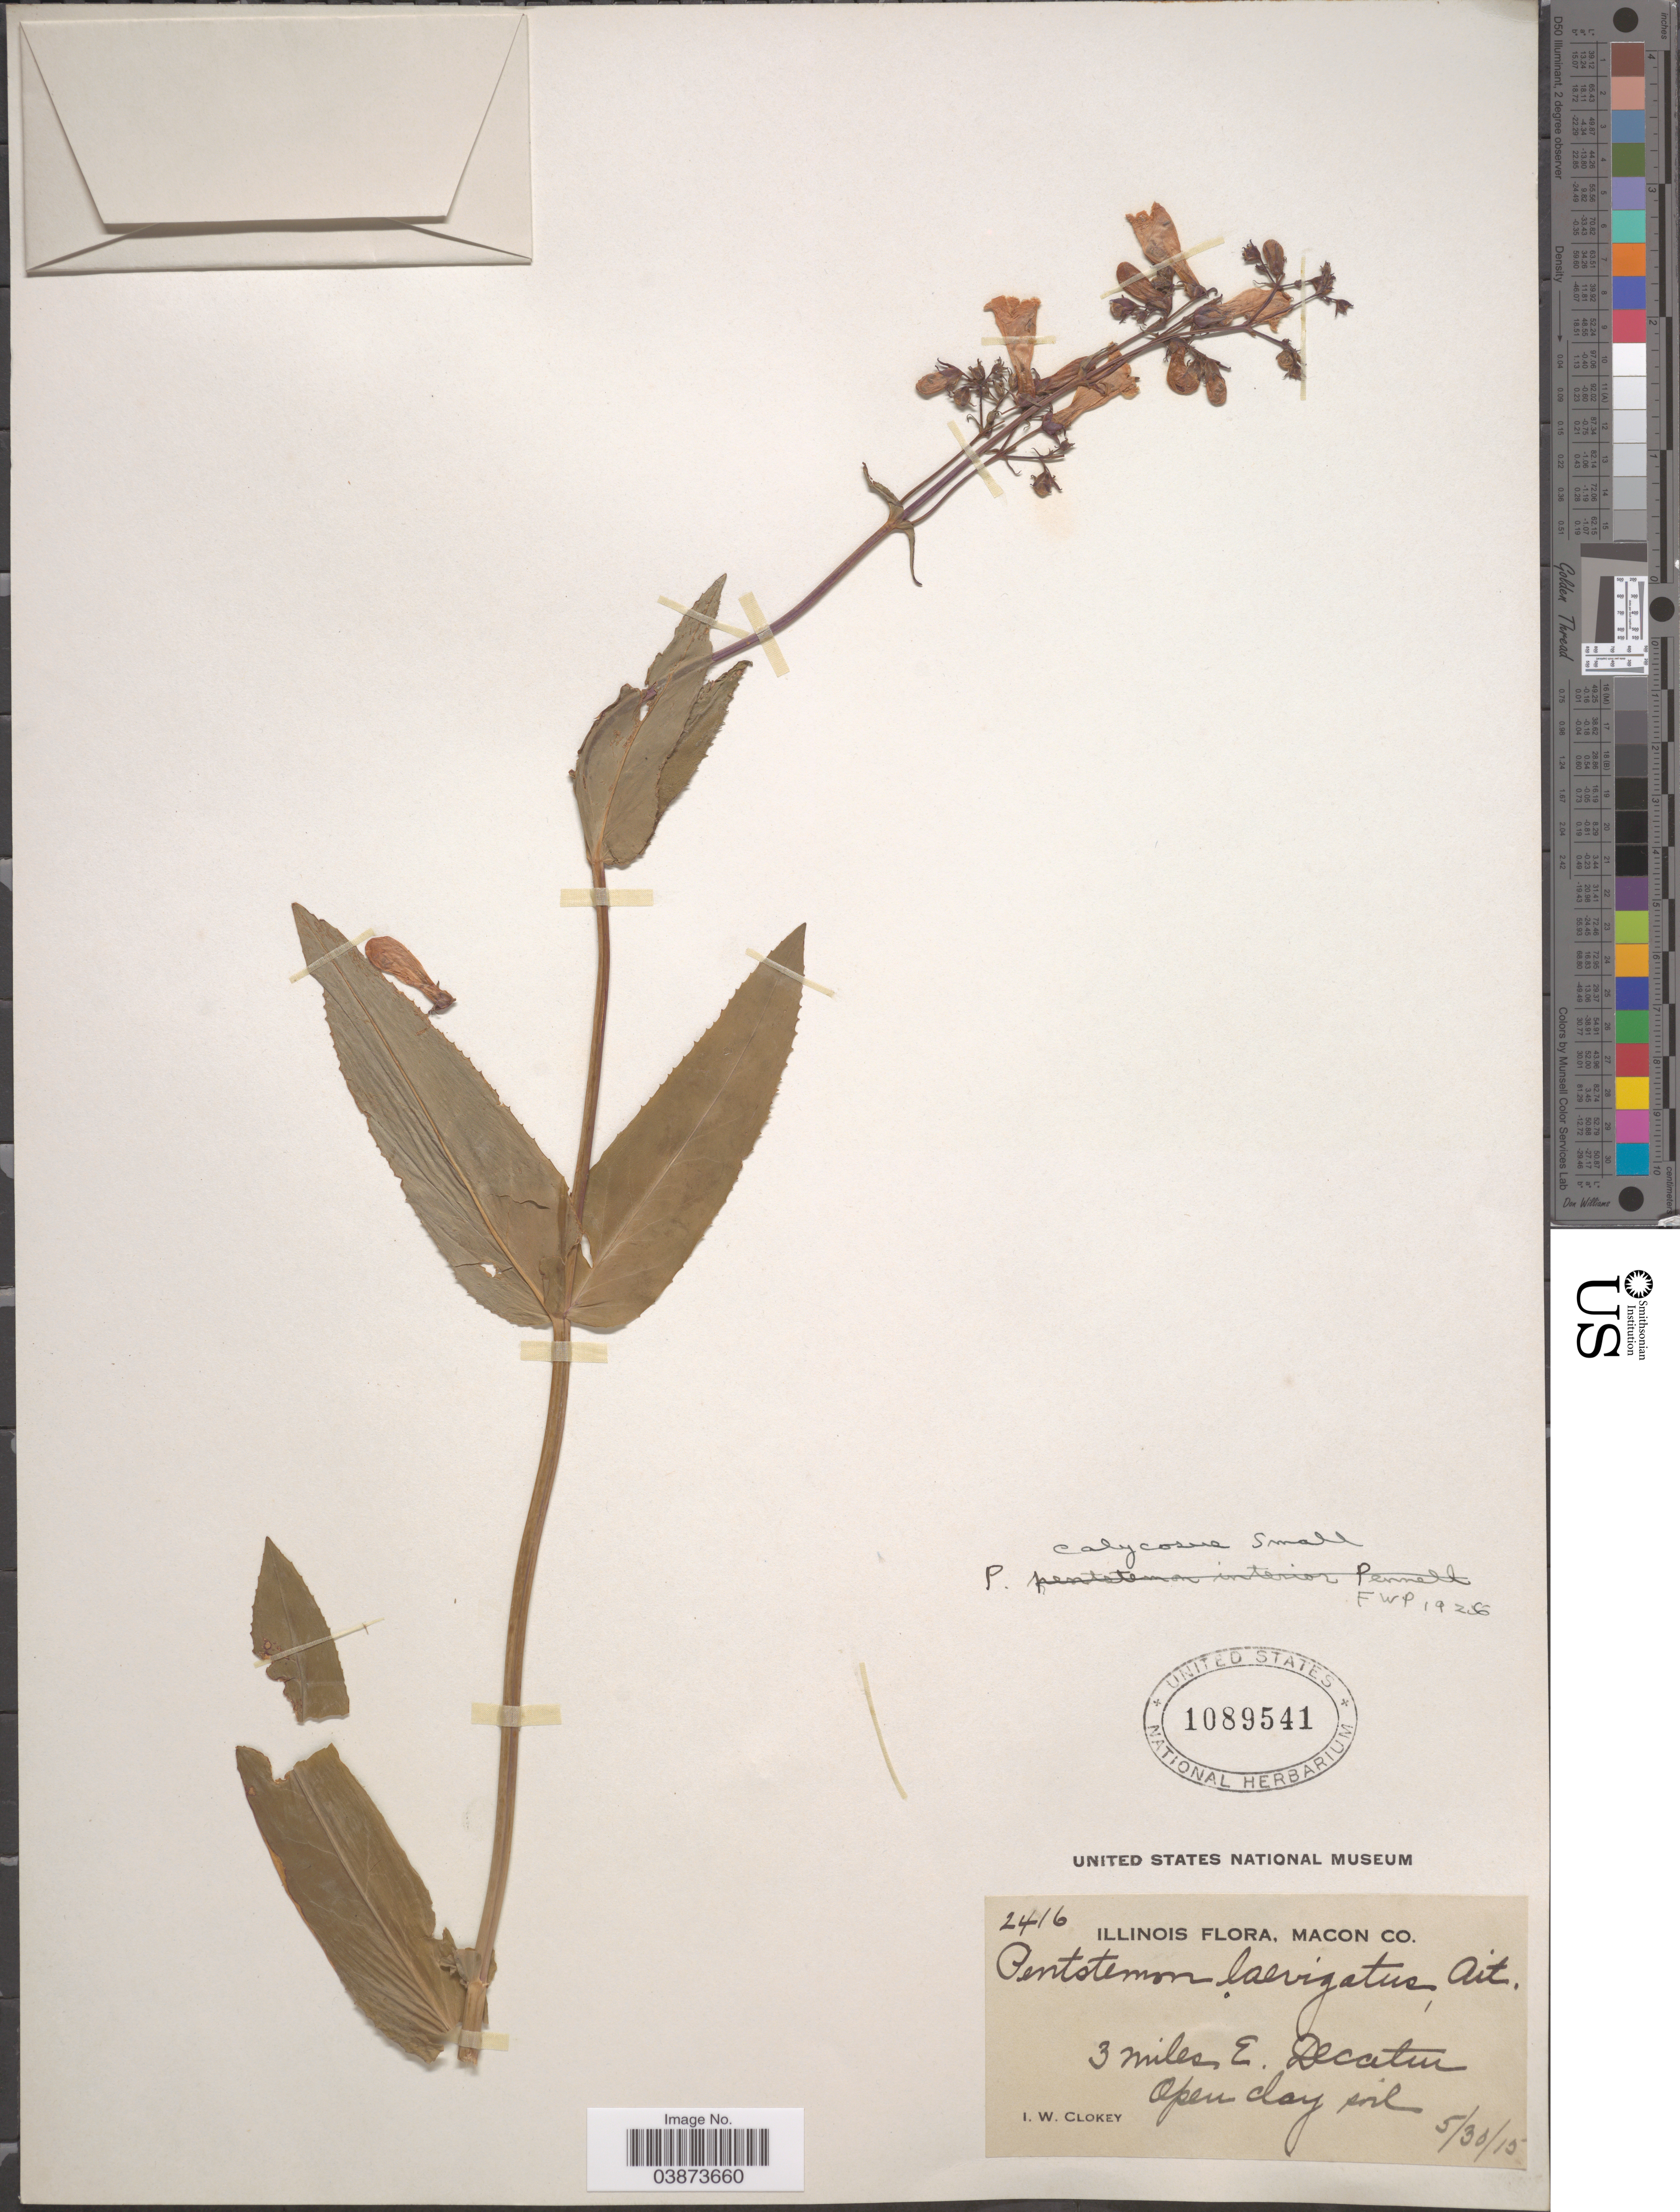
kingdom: Plantae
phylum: Tracheophyta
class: Magnoliopsida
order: Lamiales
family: Plantaginaceae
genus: Penstemon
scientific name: Penstemon calycosus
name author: Small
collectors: I. W. Clokey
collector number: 2416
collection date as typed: Transcribed d/m/y: 30/5/15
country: United States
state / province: Illinois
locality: Macon Co. 3 miles E. Decatur. Open clay soil.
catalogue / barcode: US 1089541